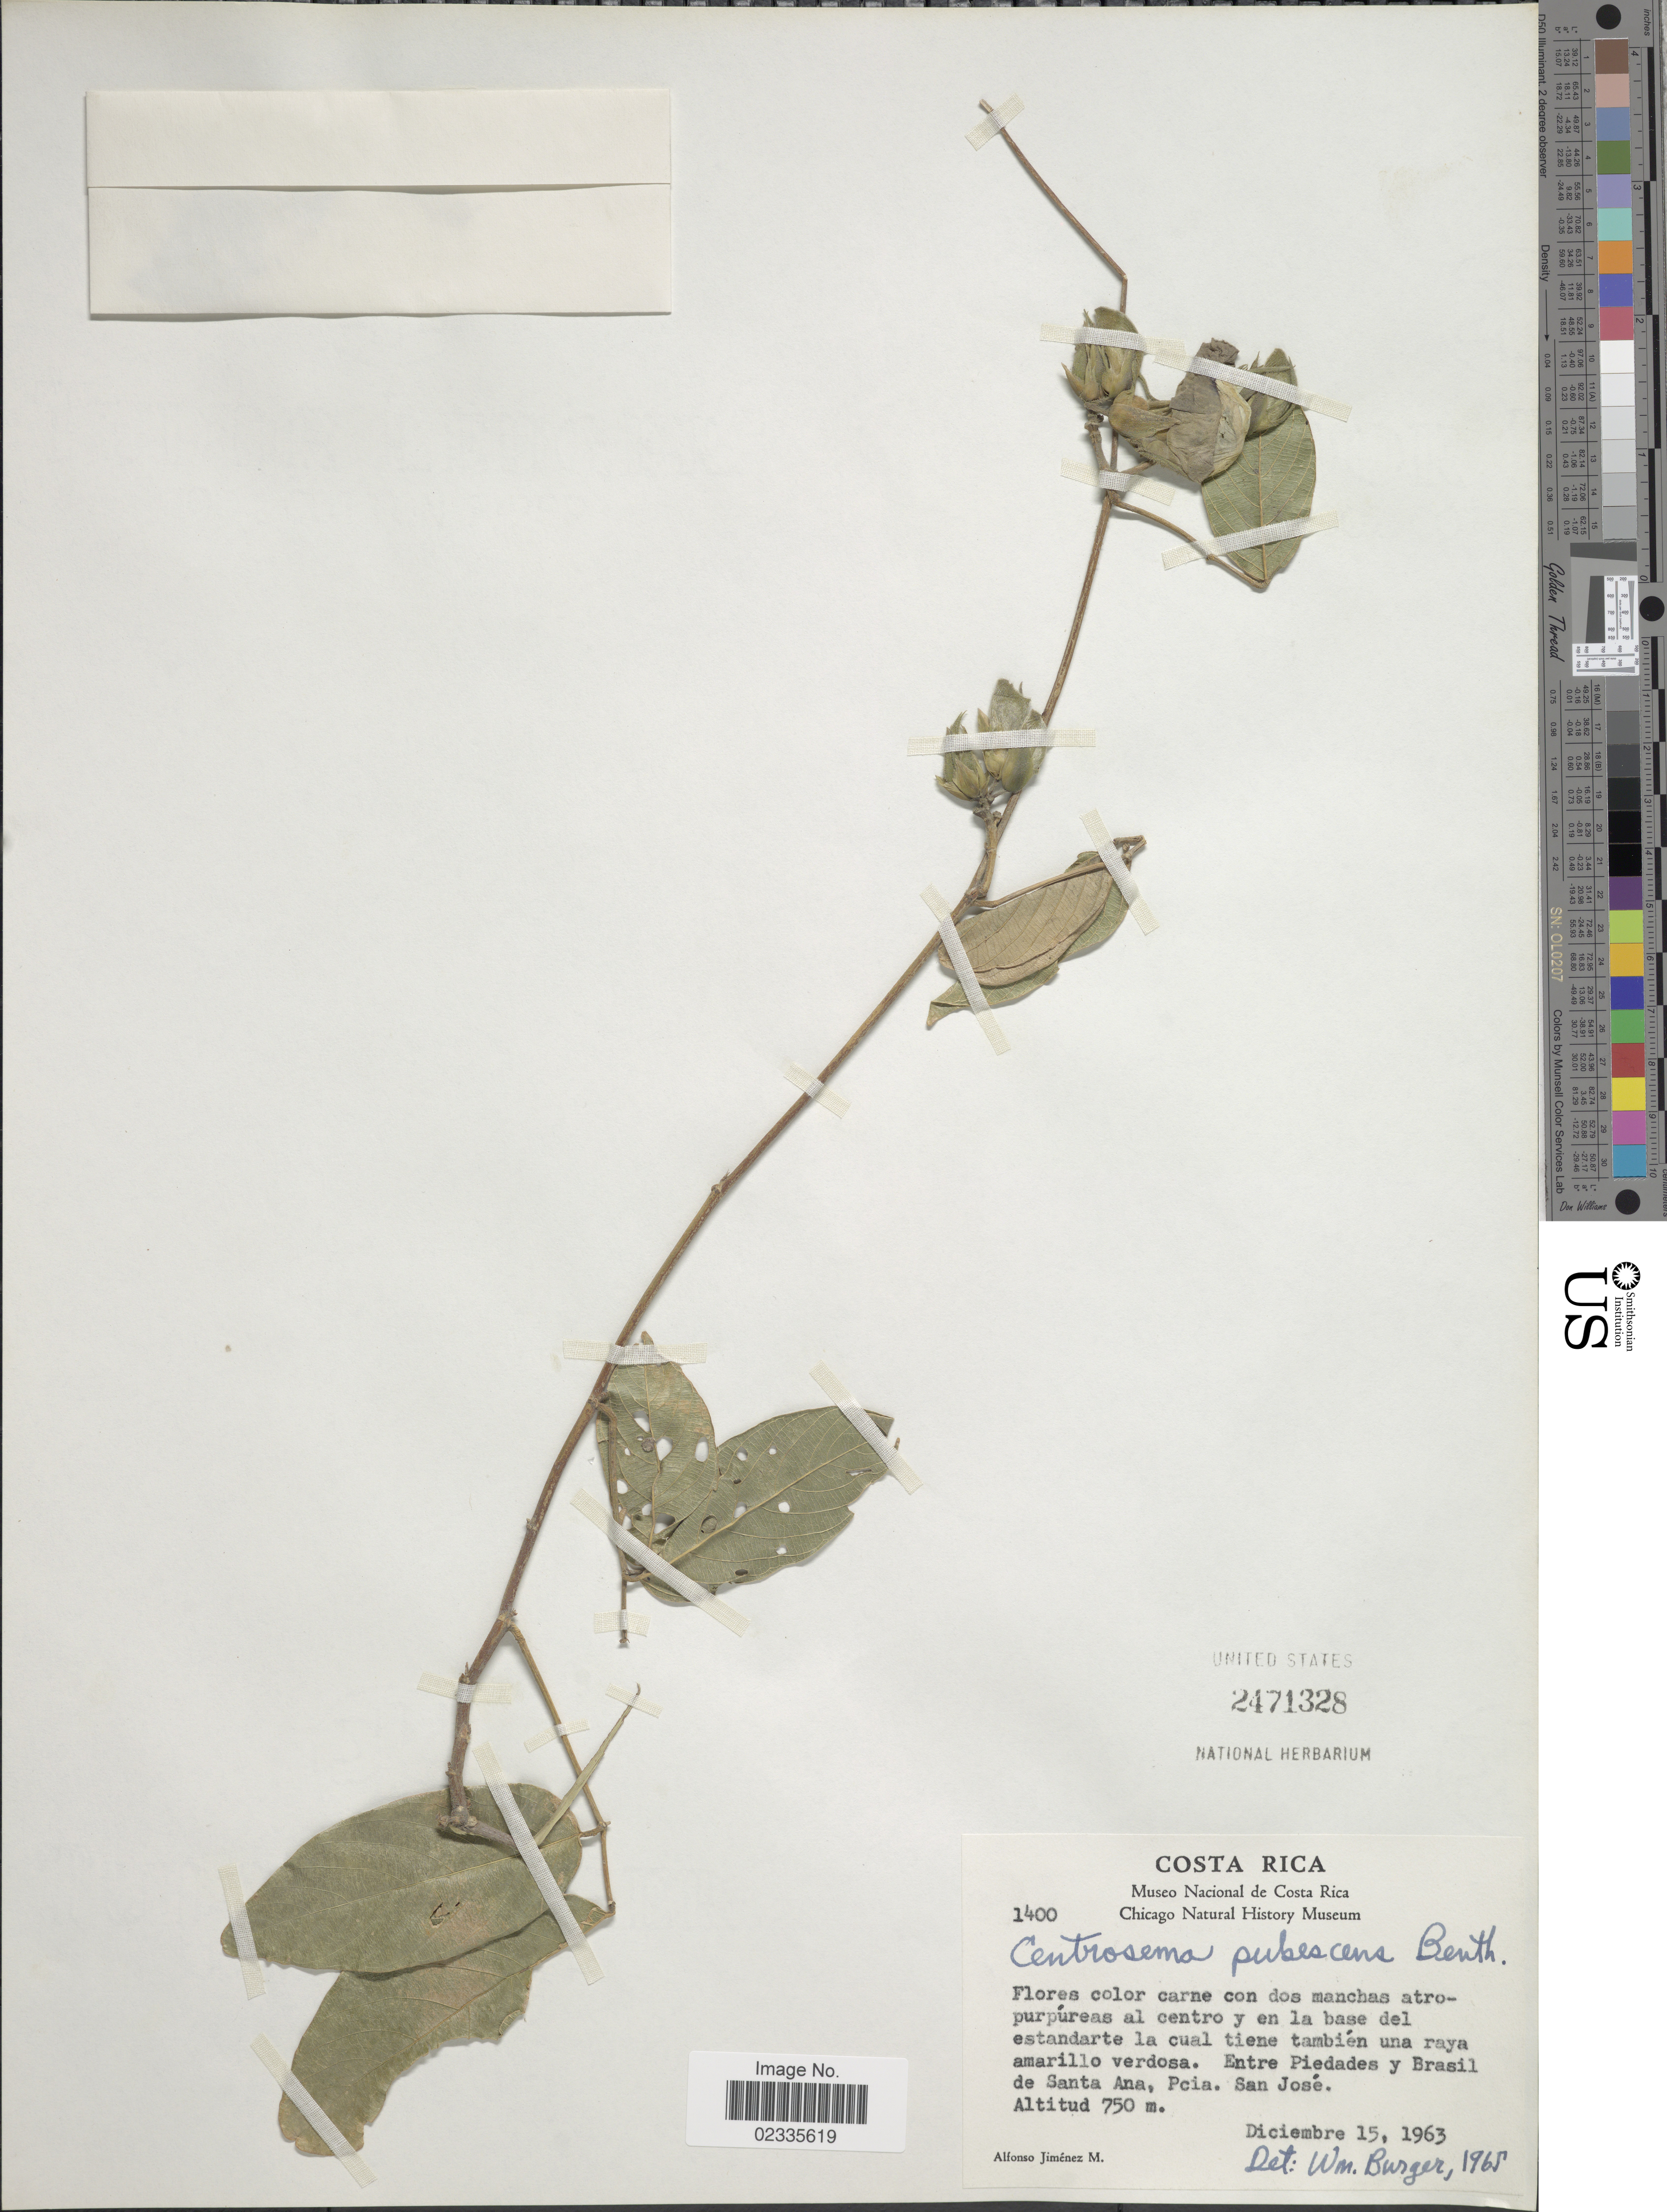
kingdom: Plantae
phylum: Tracheophyta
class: Magnoliopsida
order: Fabales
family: Fabaceae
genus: Centrosema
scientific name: Centrosema pubescens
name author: Benth.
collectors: A. Jiménez M.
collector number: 1400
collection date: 1963-12-15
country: Costa Rica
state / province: San José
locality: Entre Piedades y Brasil de Santa Ana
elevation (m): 750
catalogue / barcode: US 2471328